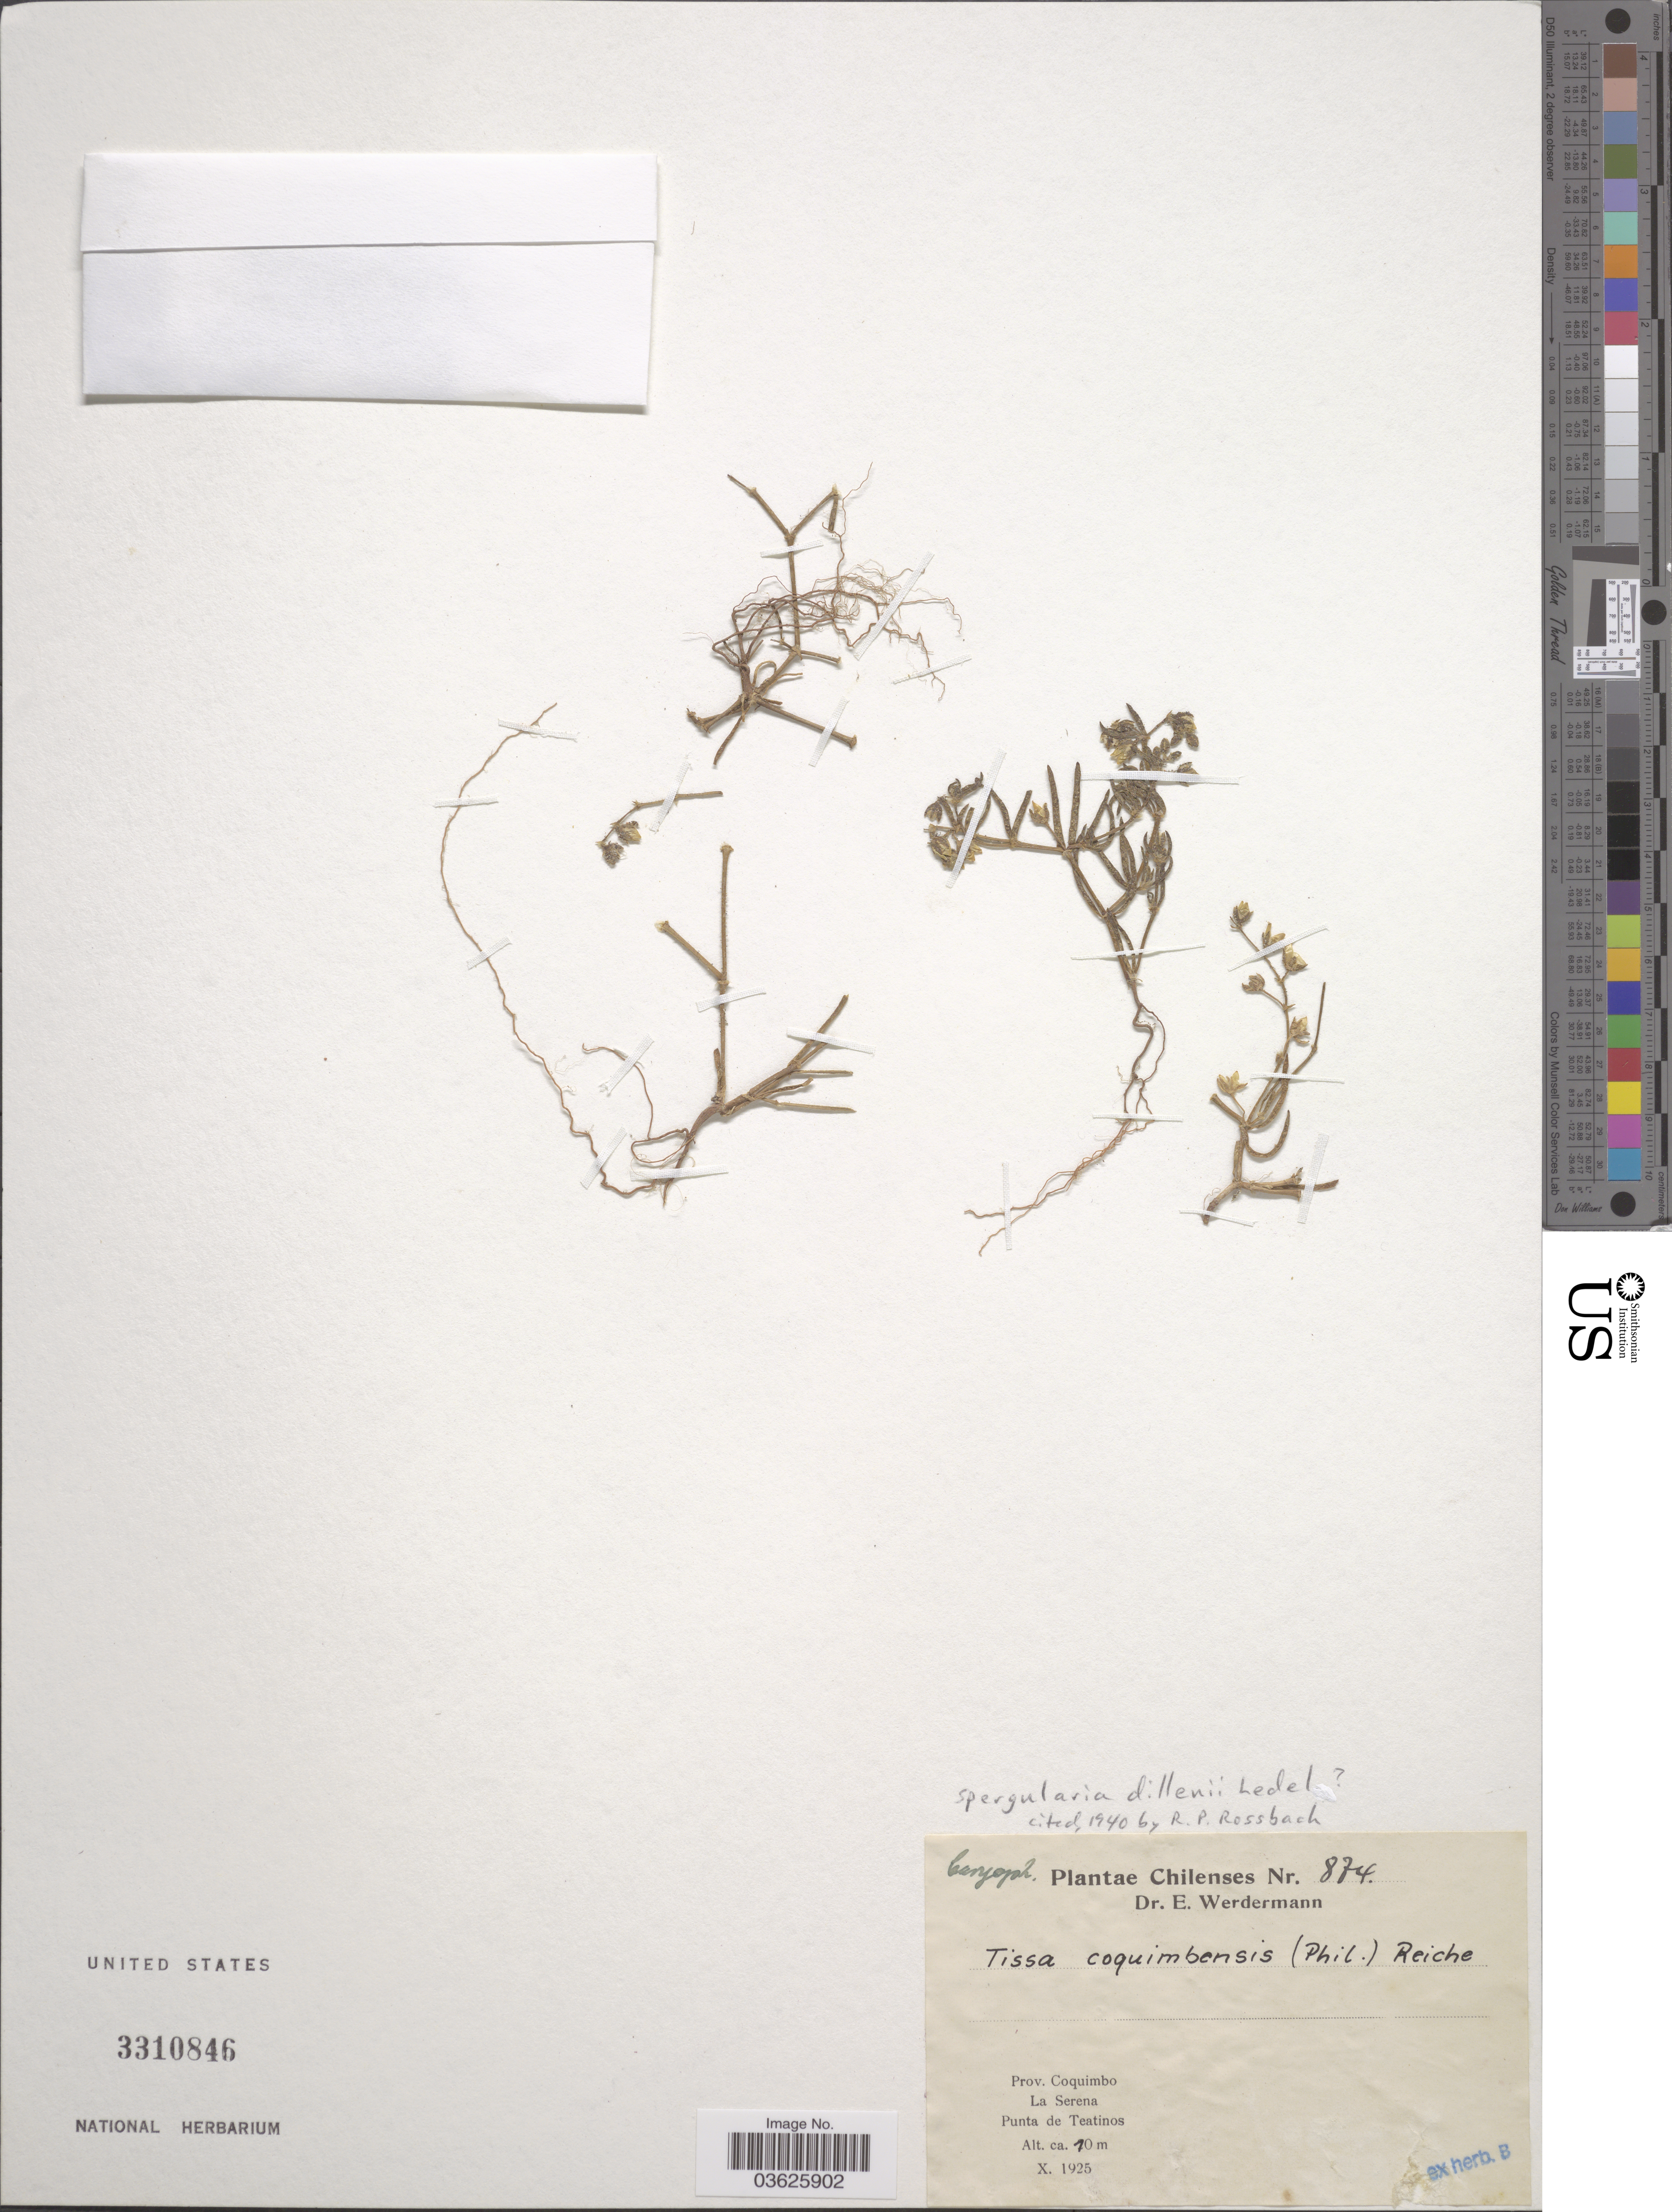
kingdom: Plantae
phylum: Tracheophyta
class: Magnoliopsida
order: Caryophyllales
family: Caryophyllaceae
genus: Spergularia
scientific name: Spergularia dillenii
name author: Lebel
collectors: E. Werdermann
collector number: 874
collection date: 1925-10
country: Chile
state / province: Coquimbo (IV)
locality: Prov. Coquimbo. La Serena. Punta de Teatinos.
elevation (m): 10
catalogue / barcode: US 3310846